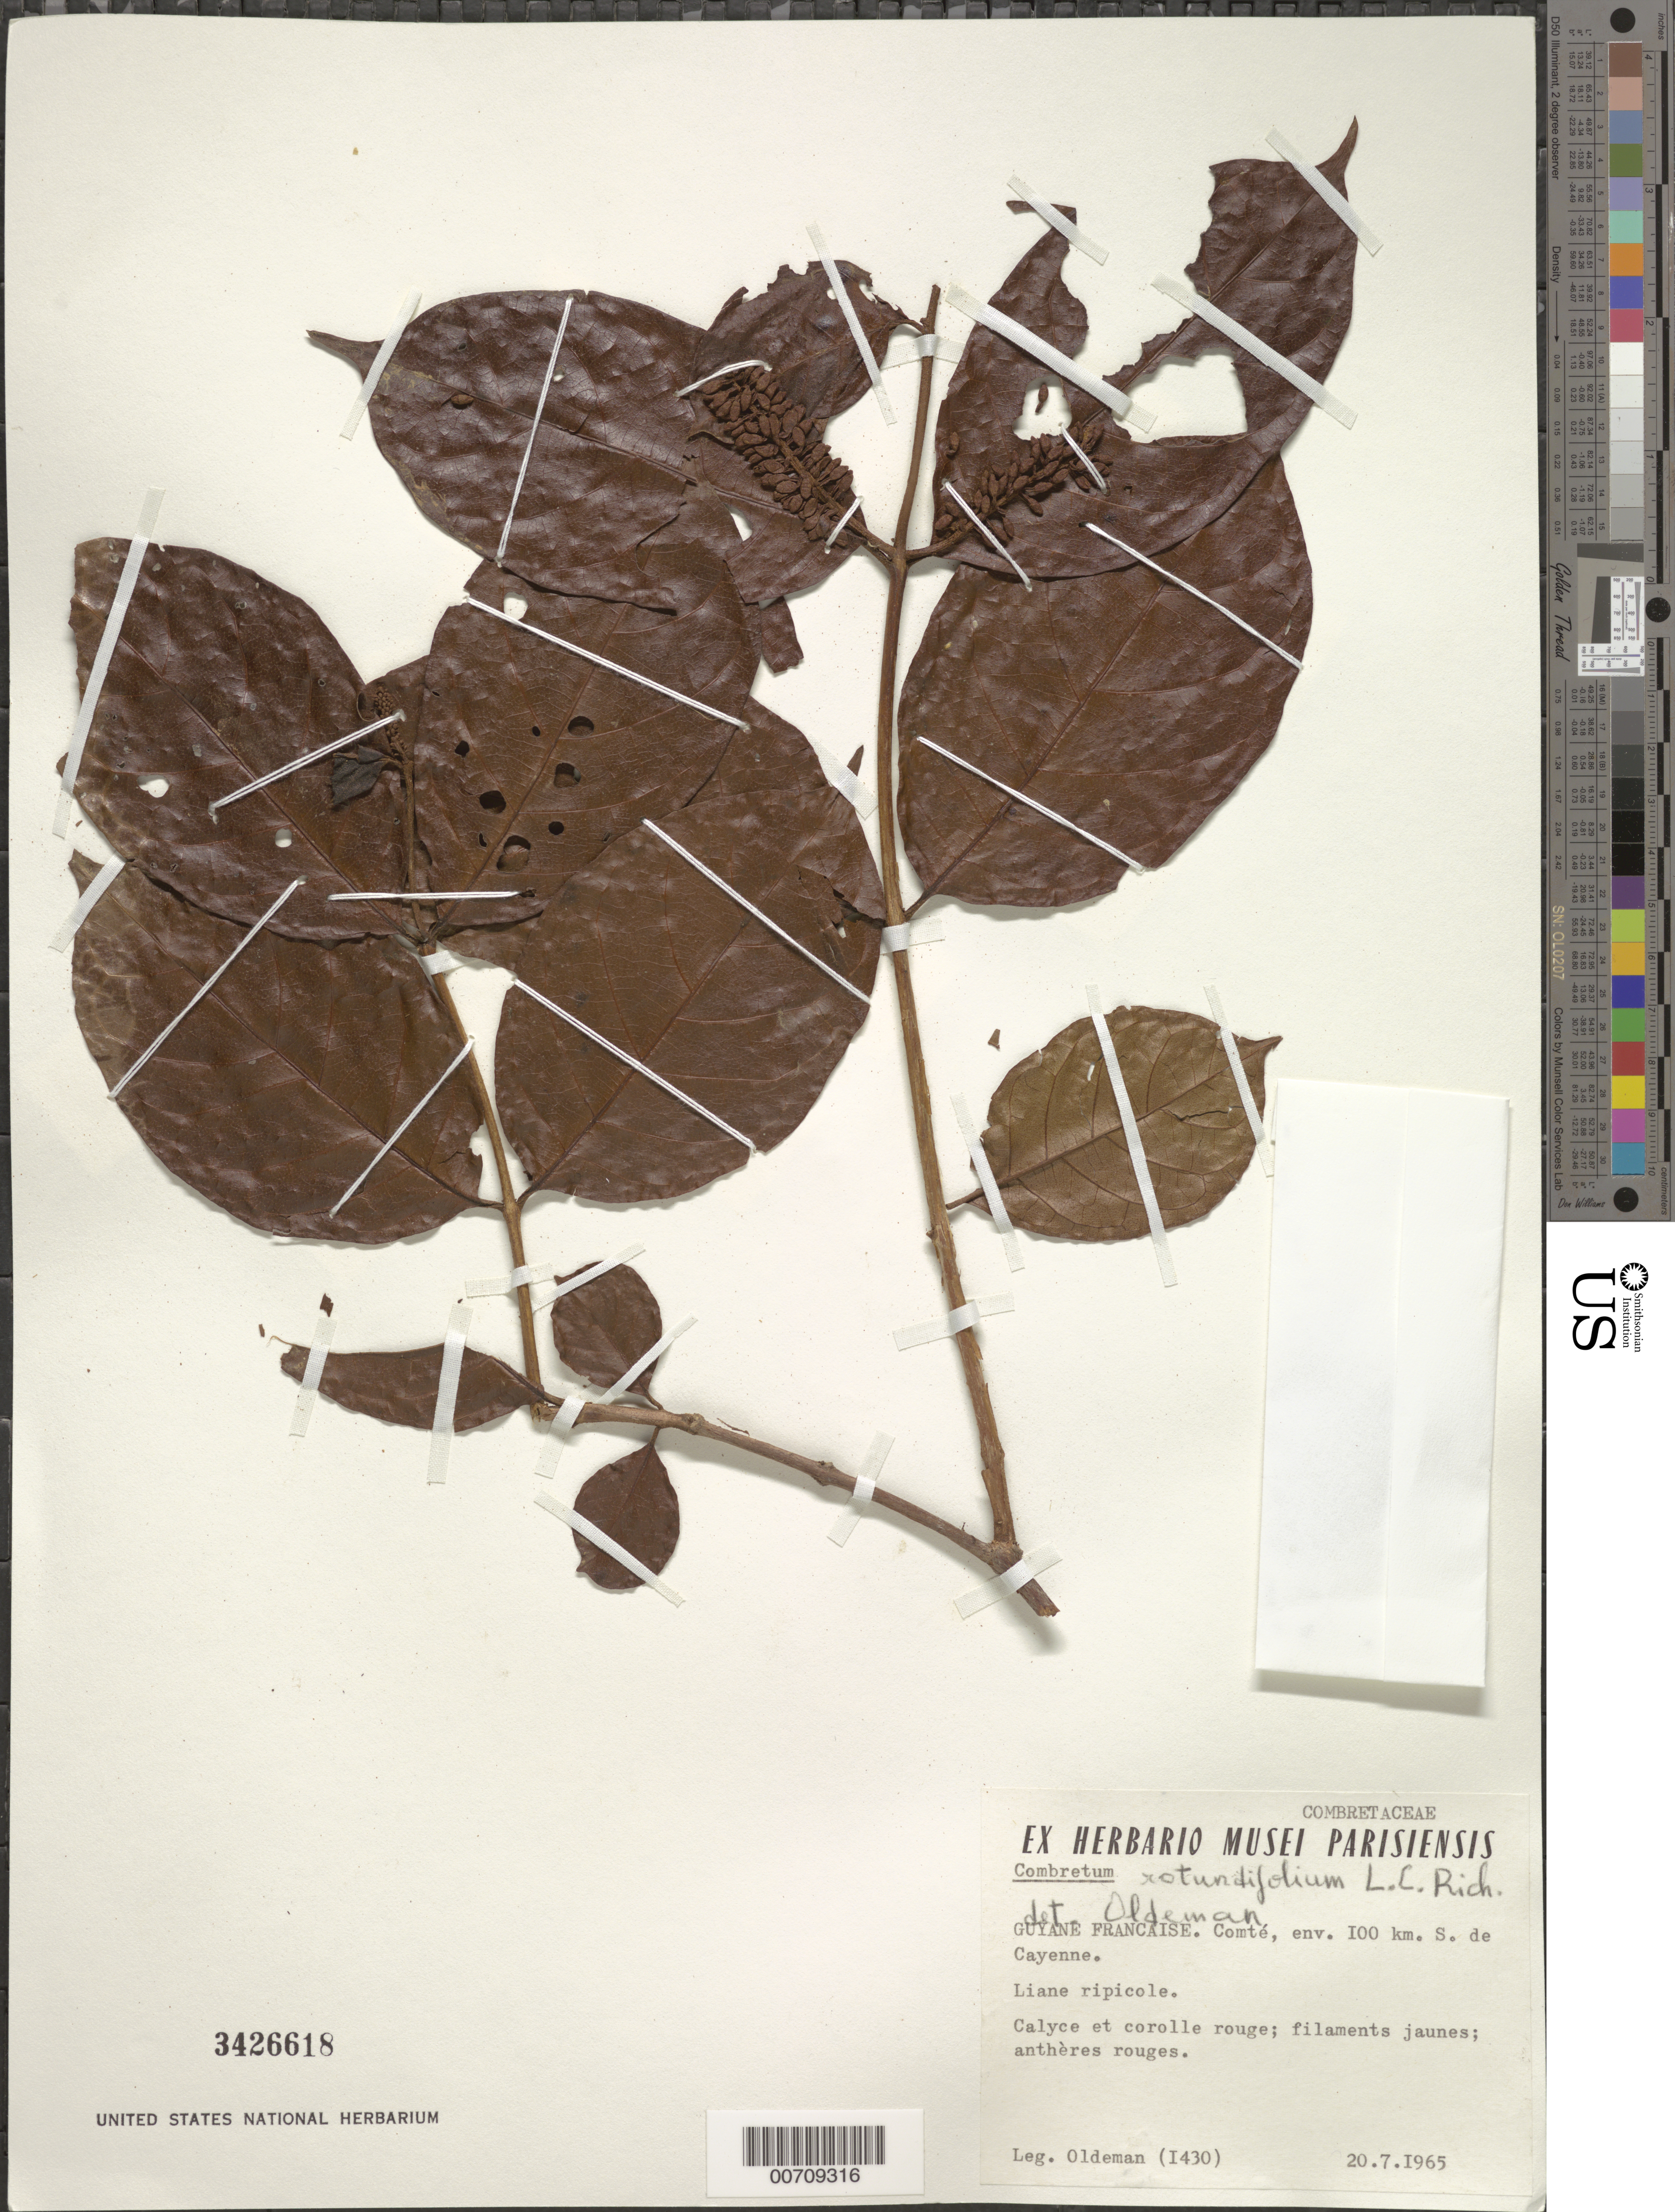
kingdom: Plantae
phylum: Tracheophyta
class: Magnoliopsida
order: Myrtales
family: Combretaceae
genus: Combretum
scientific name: Combretum rotundifolium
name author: Rich.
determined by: Oldeman, R. A. A.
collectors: R. Oldeman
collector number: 1430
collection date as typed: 20-Jul-65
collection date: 1965-07-20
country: French Guiana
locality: Comté, env. 100 km S de Cayenne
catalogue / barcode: US 3426618